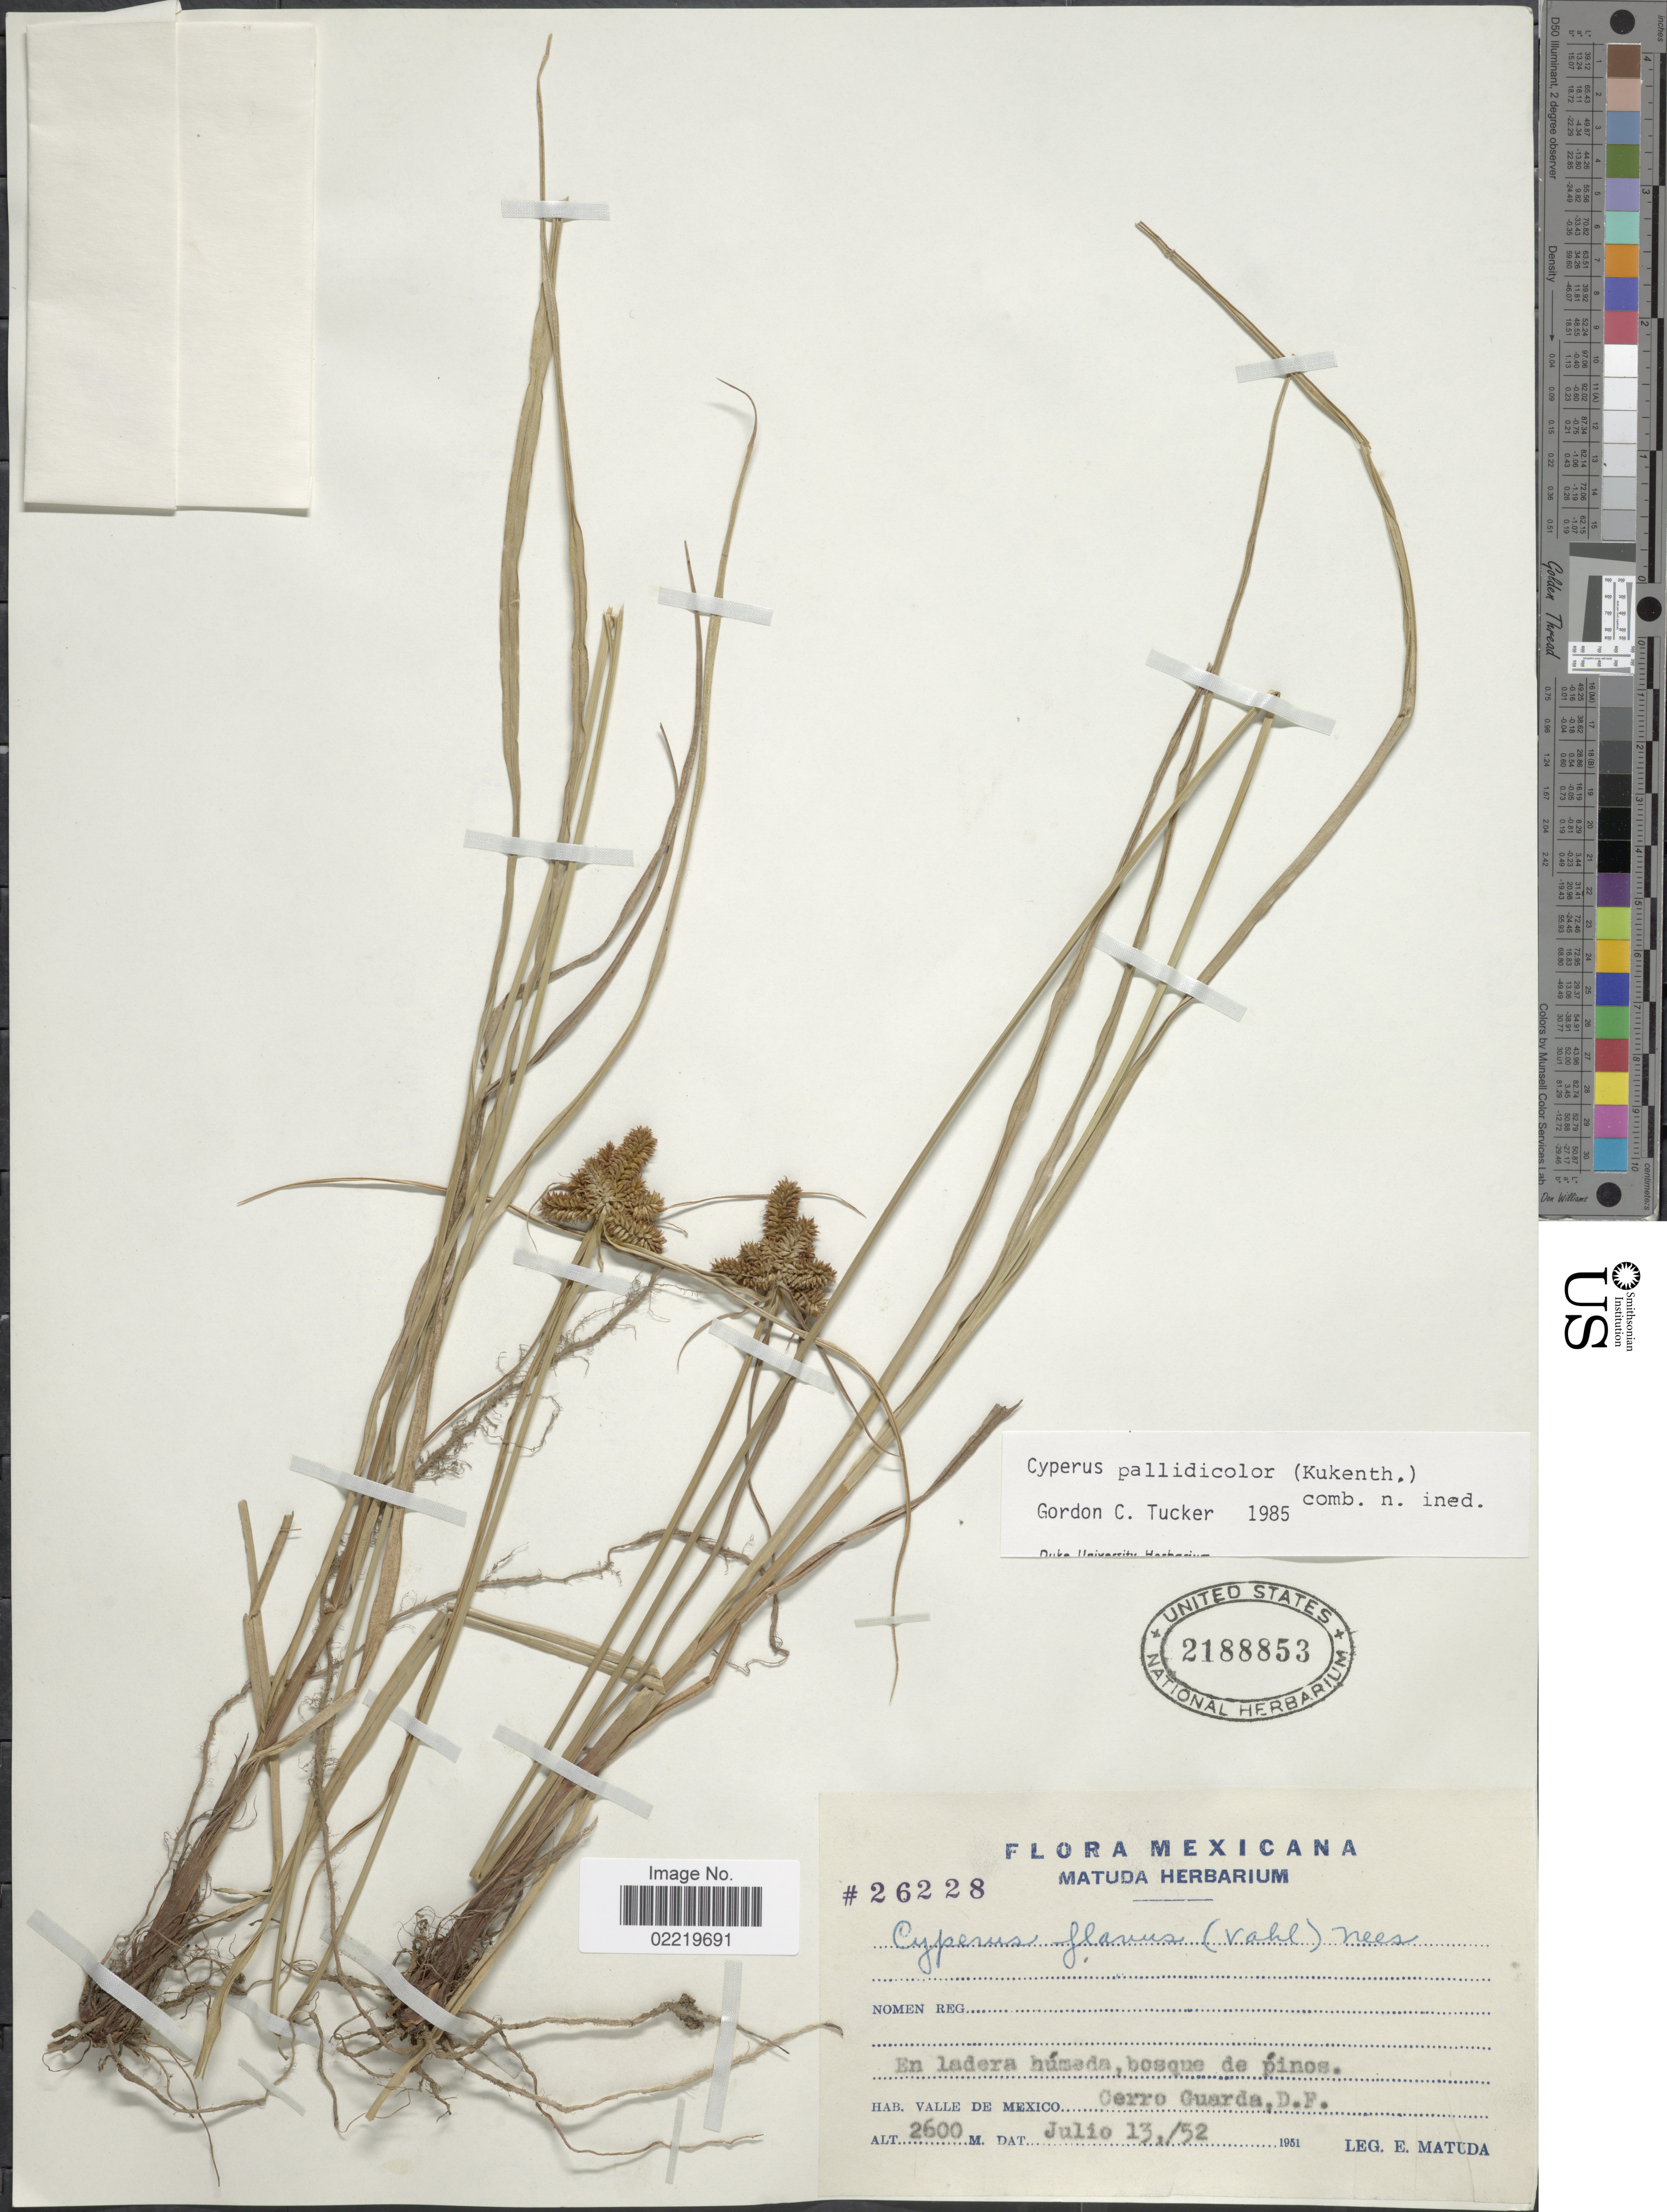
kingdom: Plantae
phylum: Tracheophyta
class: Liliopsida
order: Poales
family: Cyperaceae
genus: Cyperus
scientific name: Cyperus pallidicolor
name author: (Kük.) G.C. Tucker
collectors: E. Matuda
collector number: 26228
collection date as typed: Transcribed d/m/y: 13/7/52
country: Mexico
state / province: Distrito Federal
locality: En ladera húmeda, bosque de pinos, Valle de Mexico, Cerro Guarda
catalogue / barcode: US 2188853